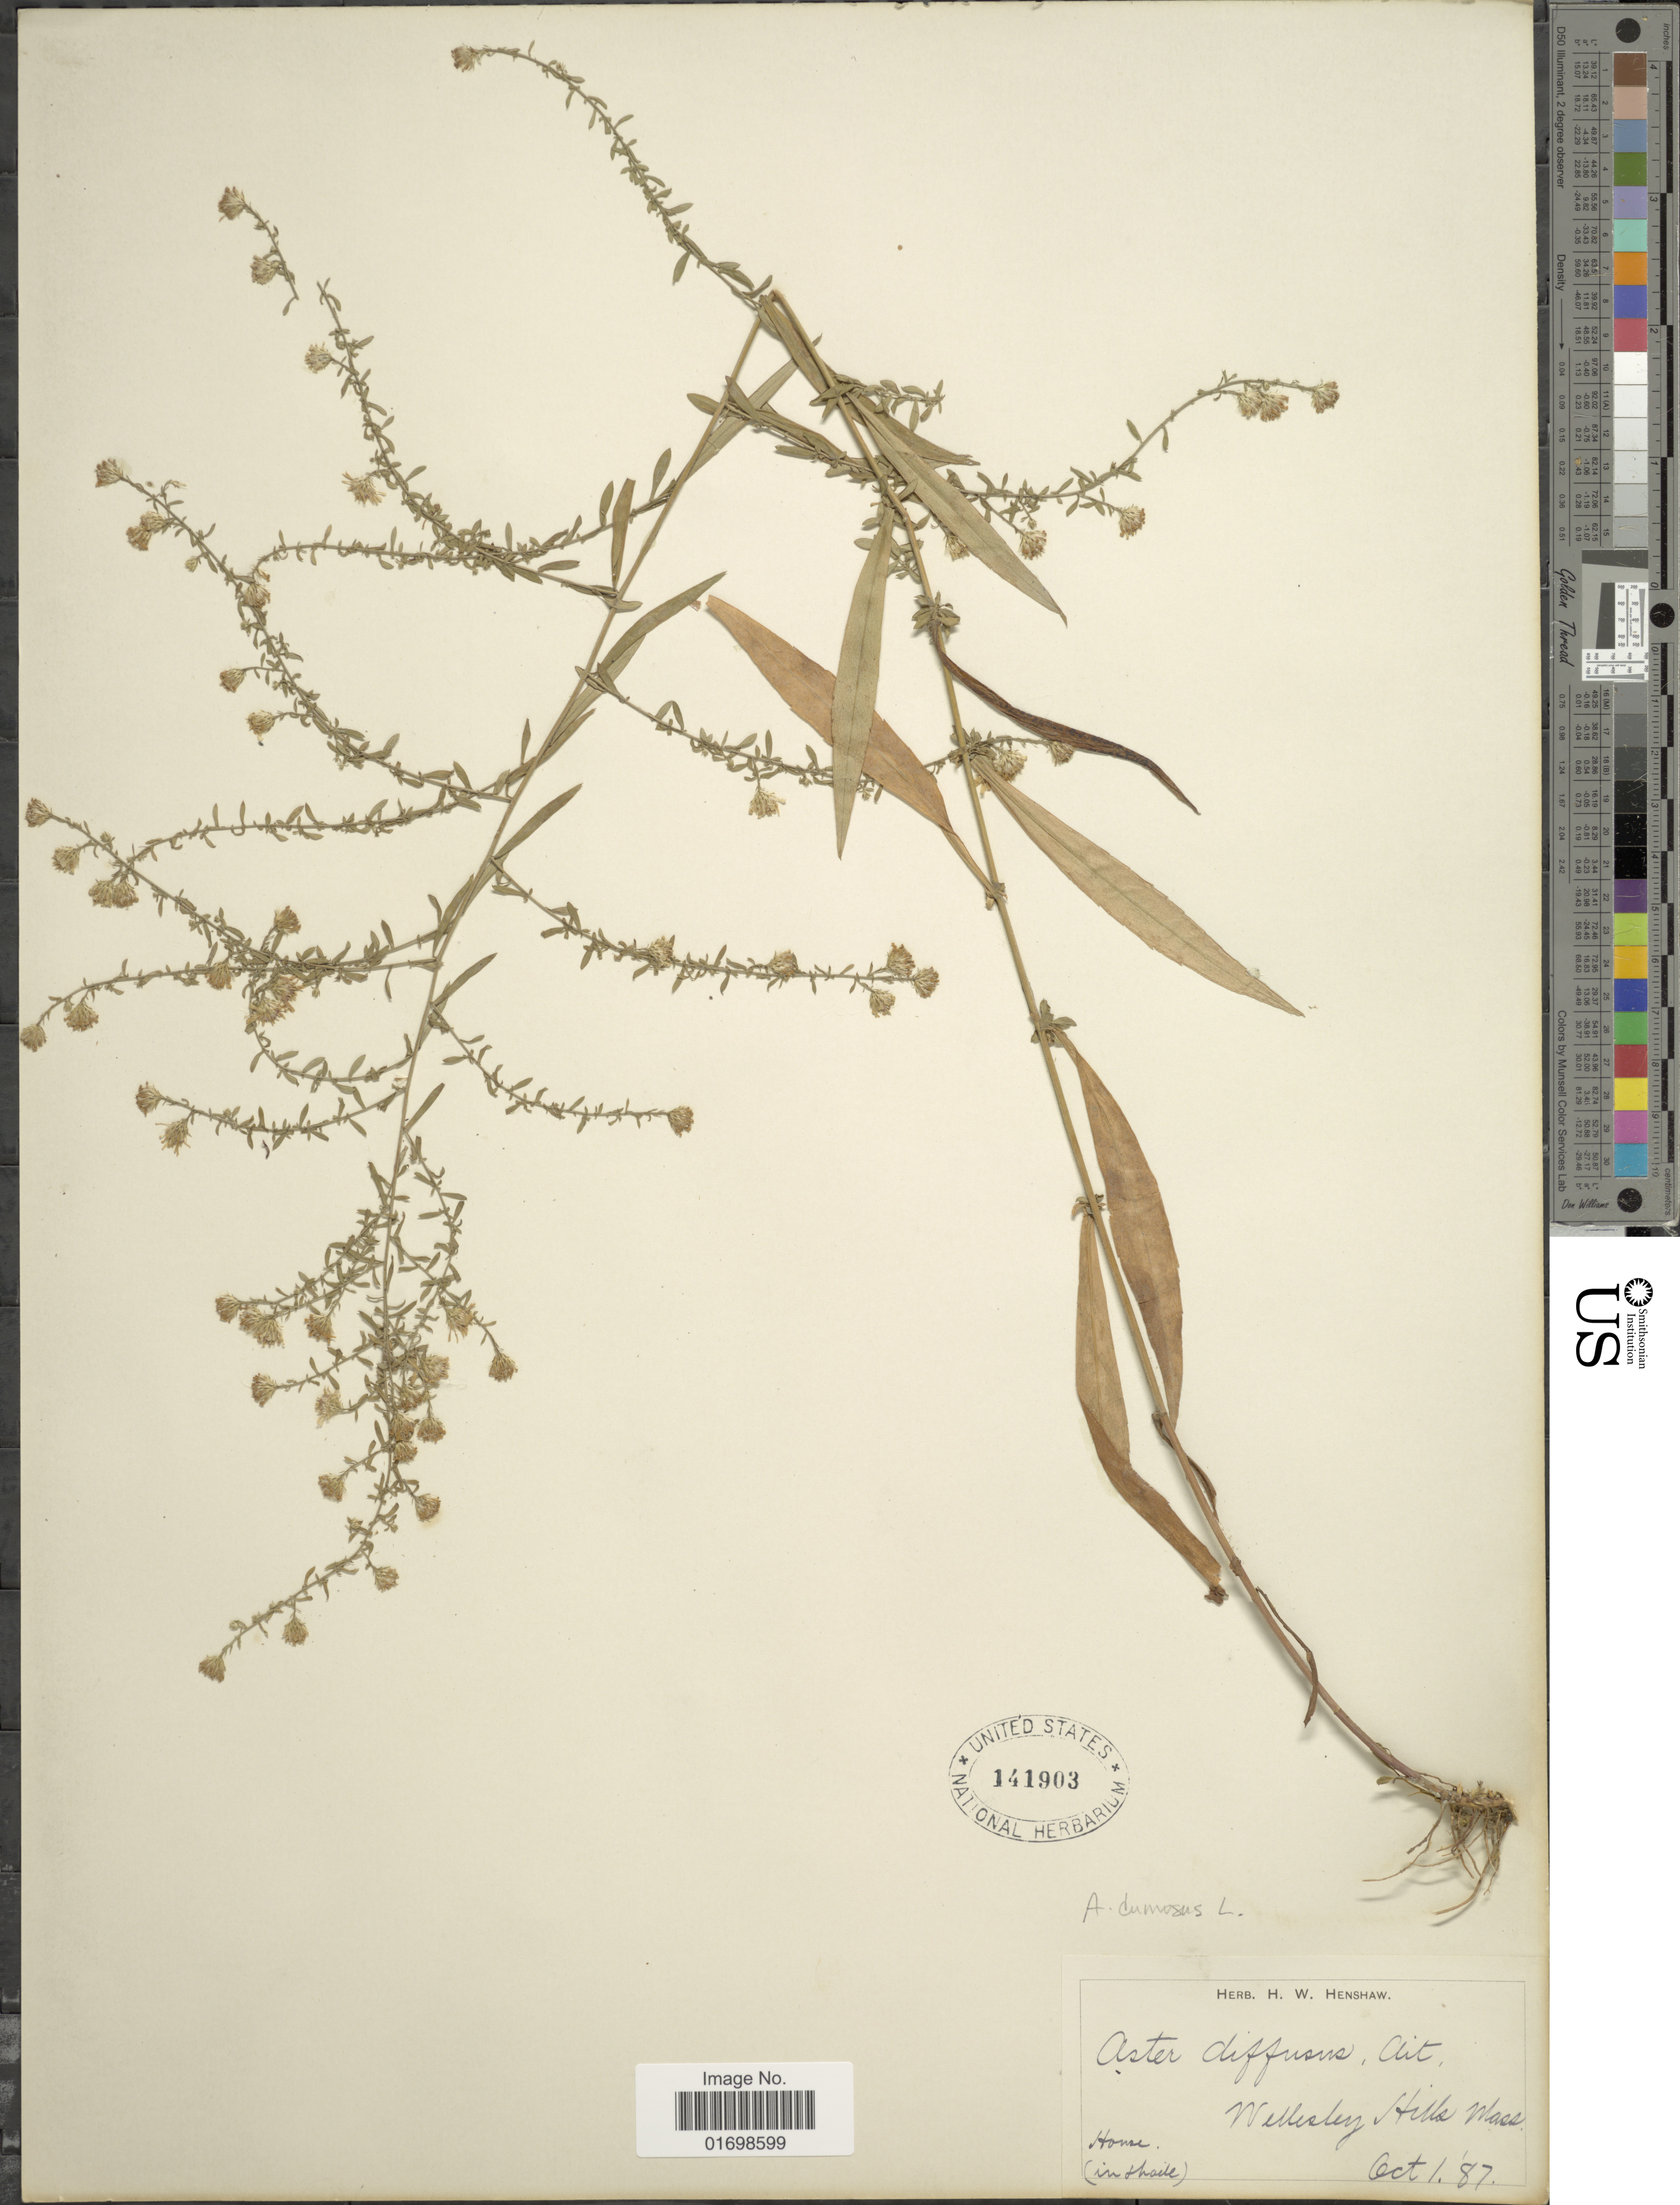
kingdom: Plantae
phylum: Tracheophyta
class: Magnoliopsida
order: Asterales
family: Asteraceae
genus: Symphyotrichum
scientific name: Symphyotrichum dumosum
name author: (L.) G.L. Nesom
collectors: ex herb. H. W. Henshaw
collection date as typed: Transcribed d/m/y: 1/10/87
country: United States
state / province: Massachusetts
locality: Wellesley Hills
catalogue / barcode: US 141903